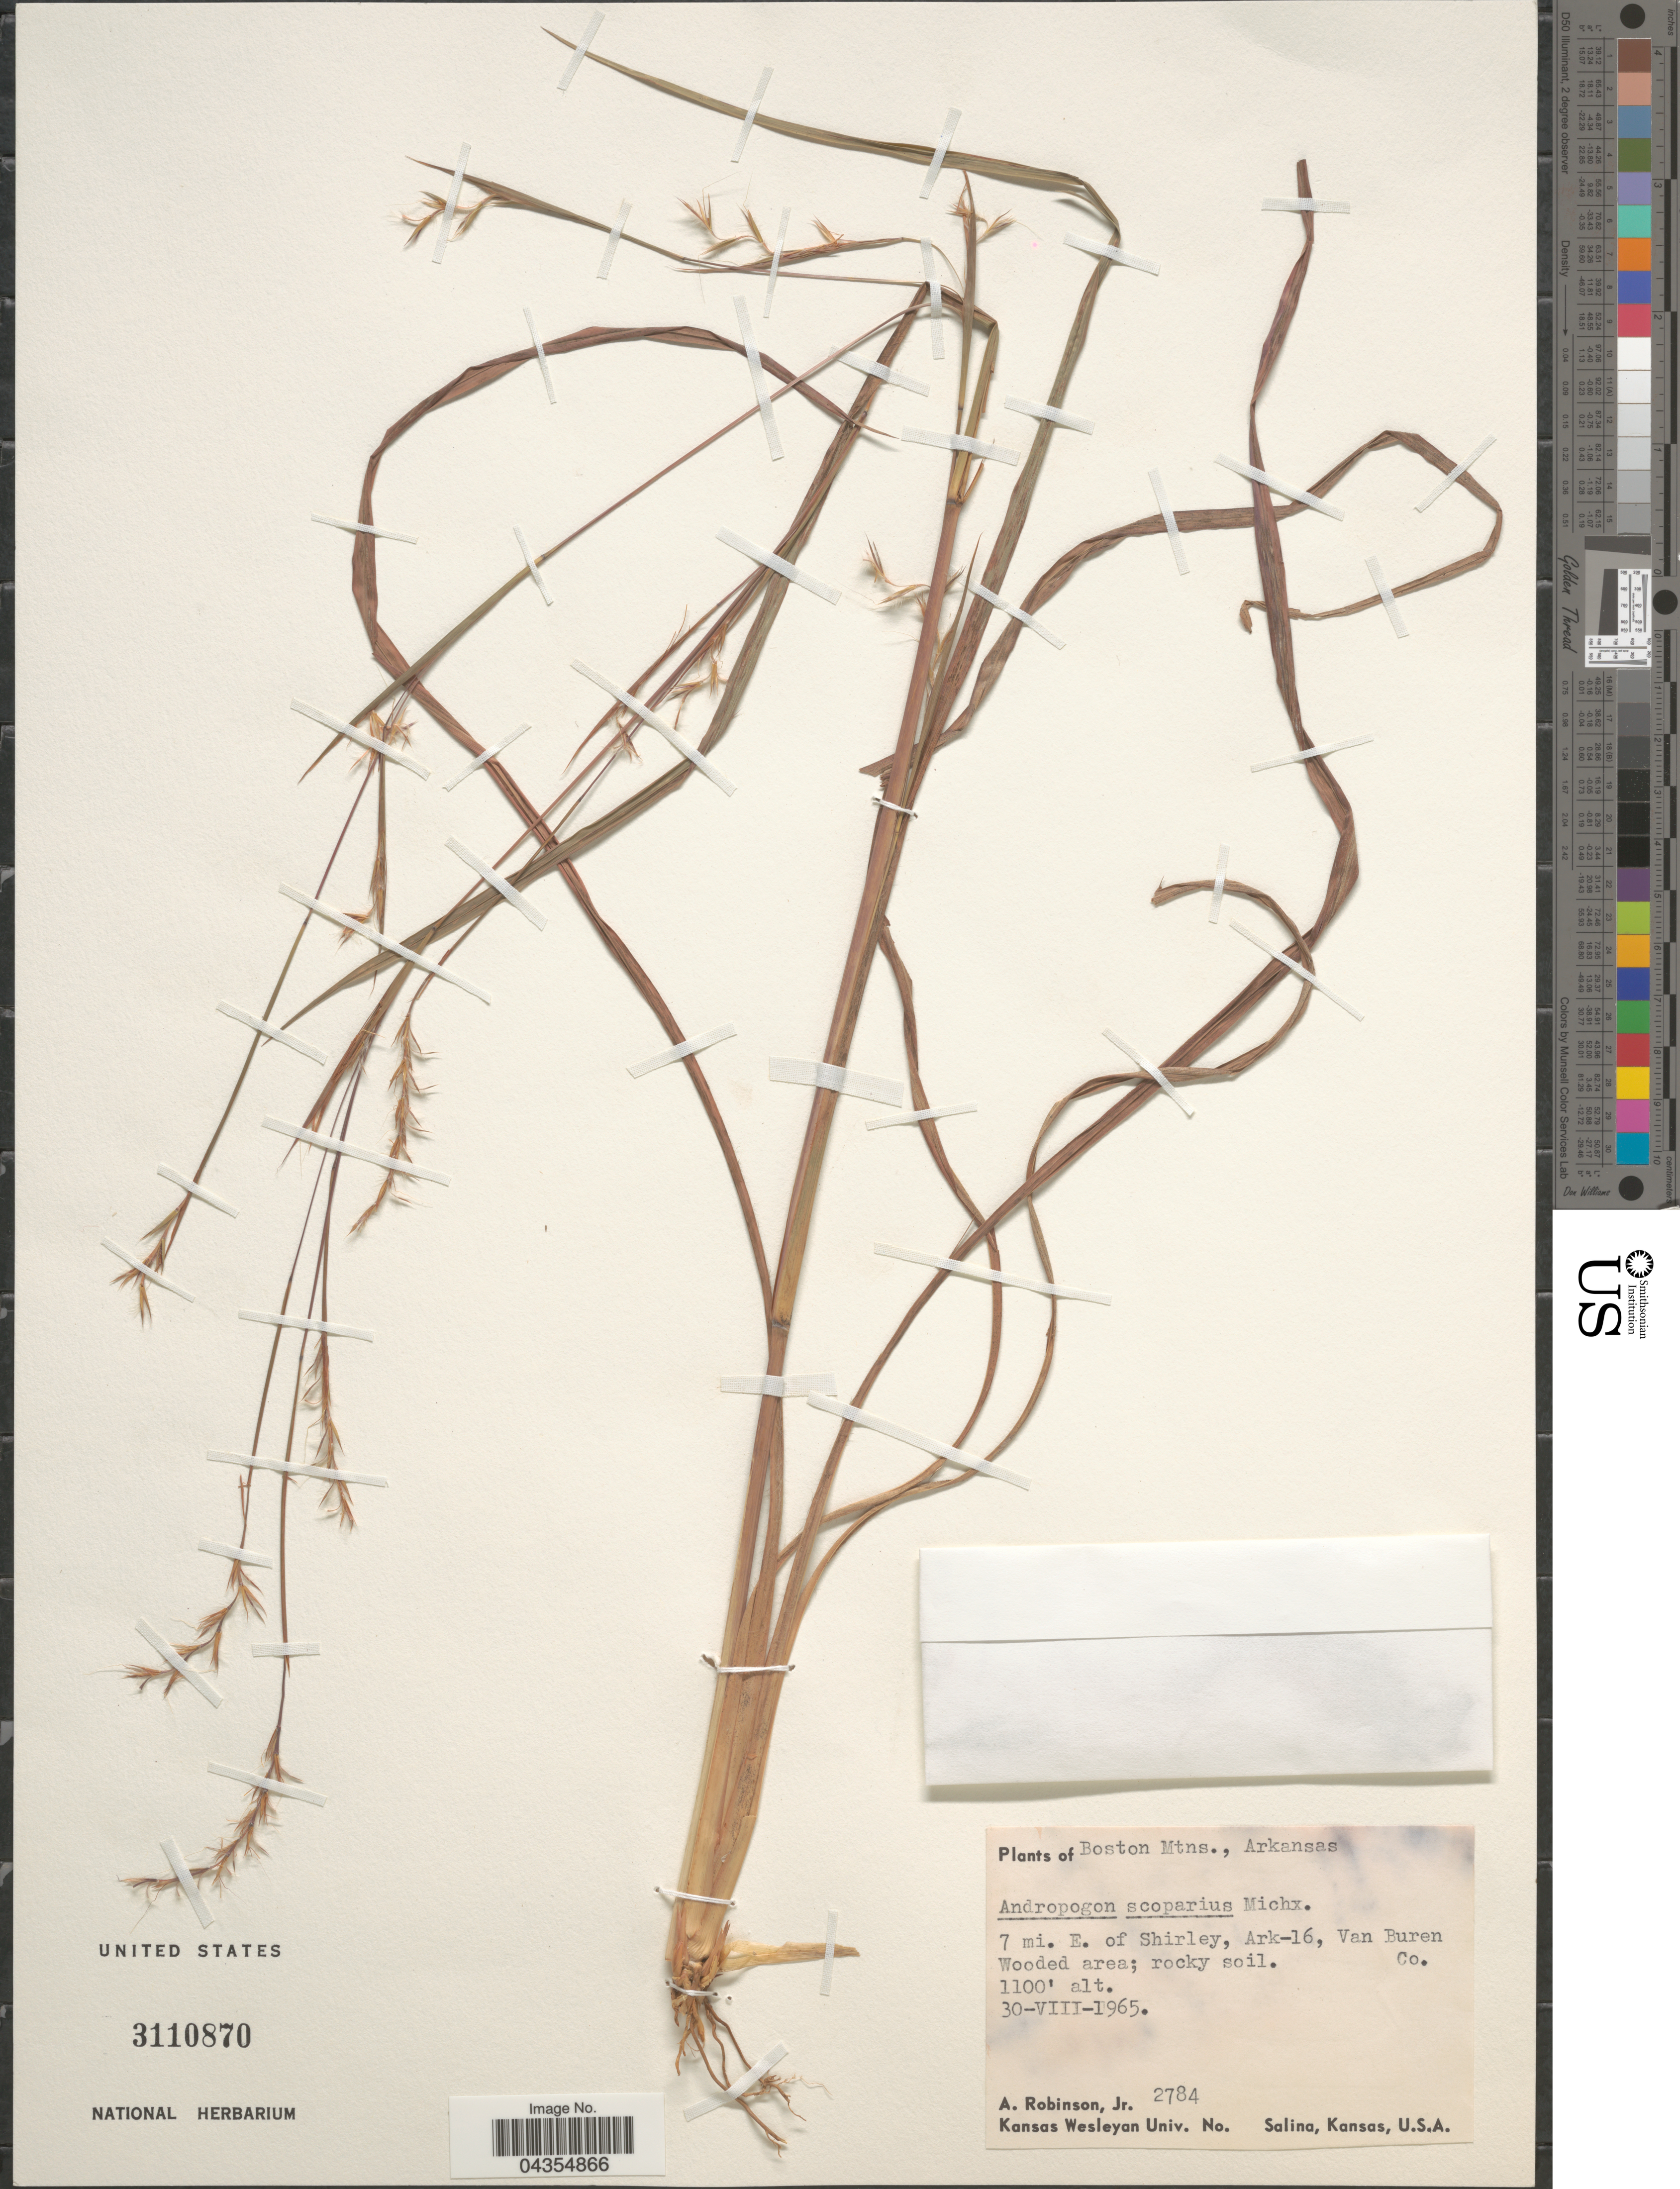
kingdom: Plantae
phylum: Tracheophyta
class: Liliopsida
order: Poales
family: Poaceae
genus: Schizachyrium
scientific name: Schizachyrium sanguineum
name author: (Retz.) Alston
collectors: A. Robinson Jr.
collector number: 2784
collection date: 1965-08-30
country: United States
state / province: Arkansas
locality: Boston Mtns. 7 mi. E. of Shirley, Ark-16, Van Buren Co.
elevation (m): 335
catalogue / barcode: US 3110870